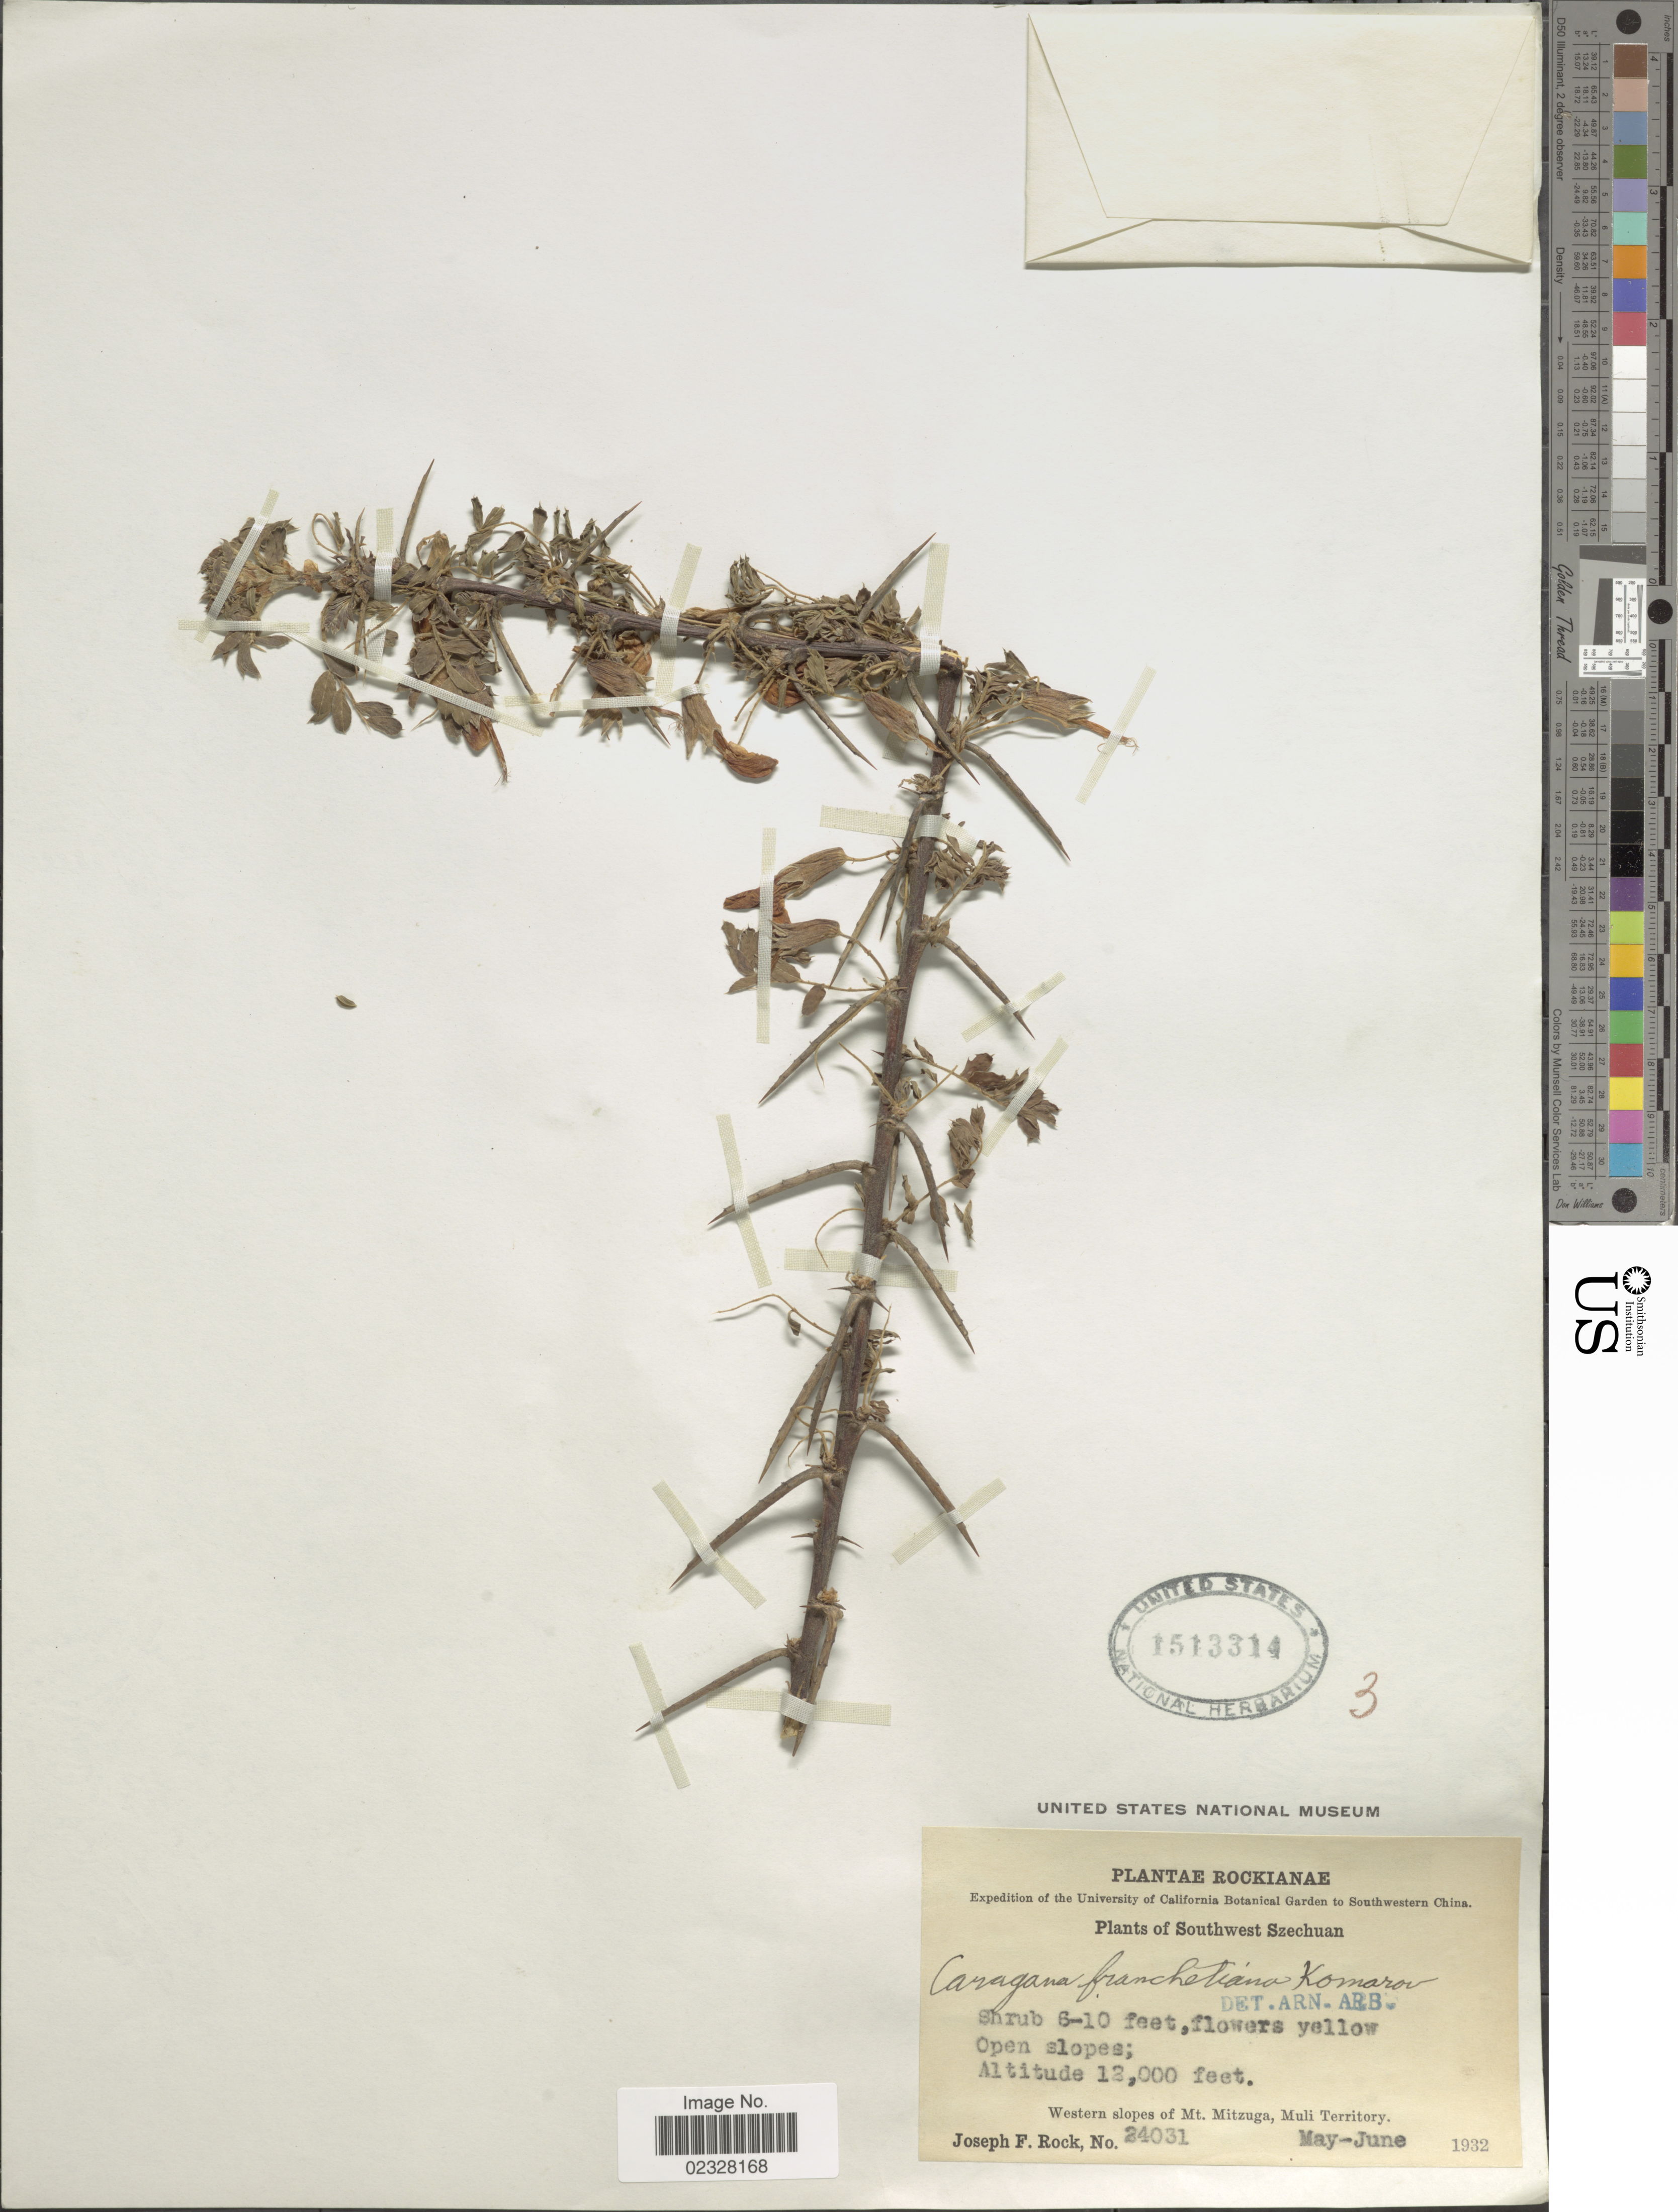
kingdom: Plantae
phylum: Tracheophyta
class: Magnoliopsida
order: Fabales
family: Fabaceae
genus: Caragana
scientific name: Caragana franchetiana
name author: Kom.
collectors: J. F. Rock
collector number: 24031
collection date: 1932-05/1932-06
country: China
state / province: Sichuan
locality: Rockianae. Southwest Szechuan. Western slopes of Mt. Mitzuga, Muli Territory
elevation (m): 3658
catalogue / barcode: US 1513314